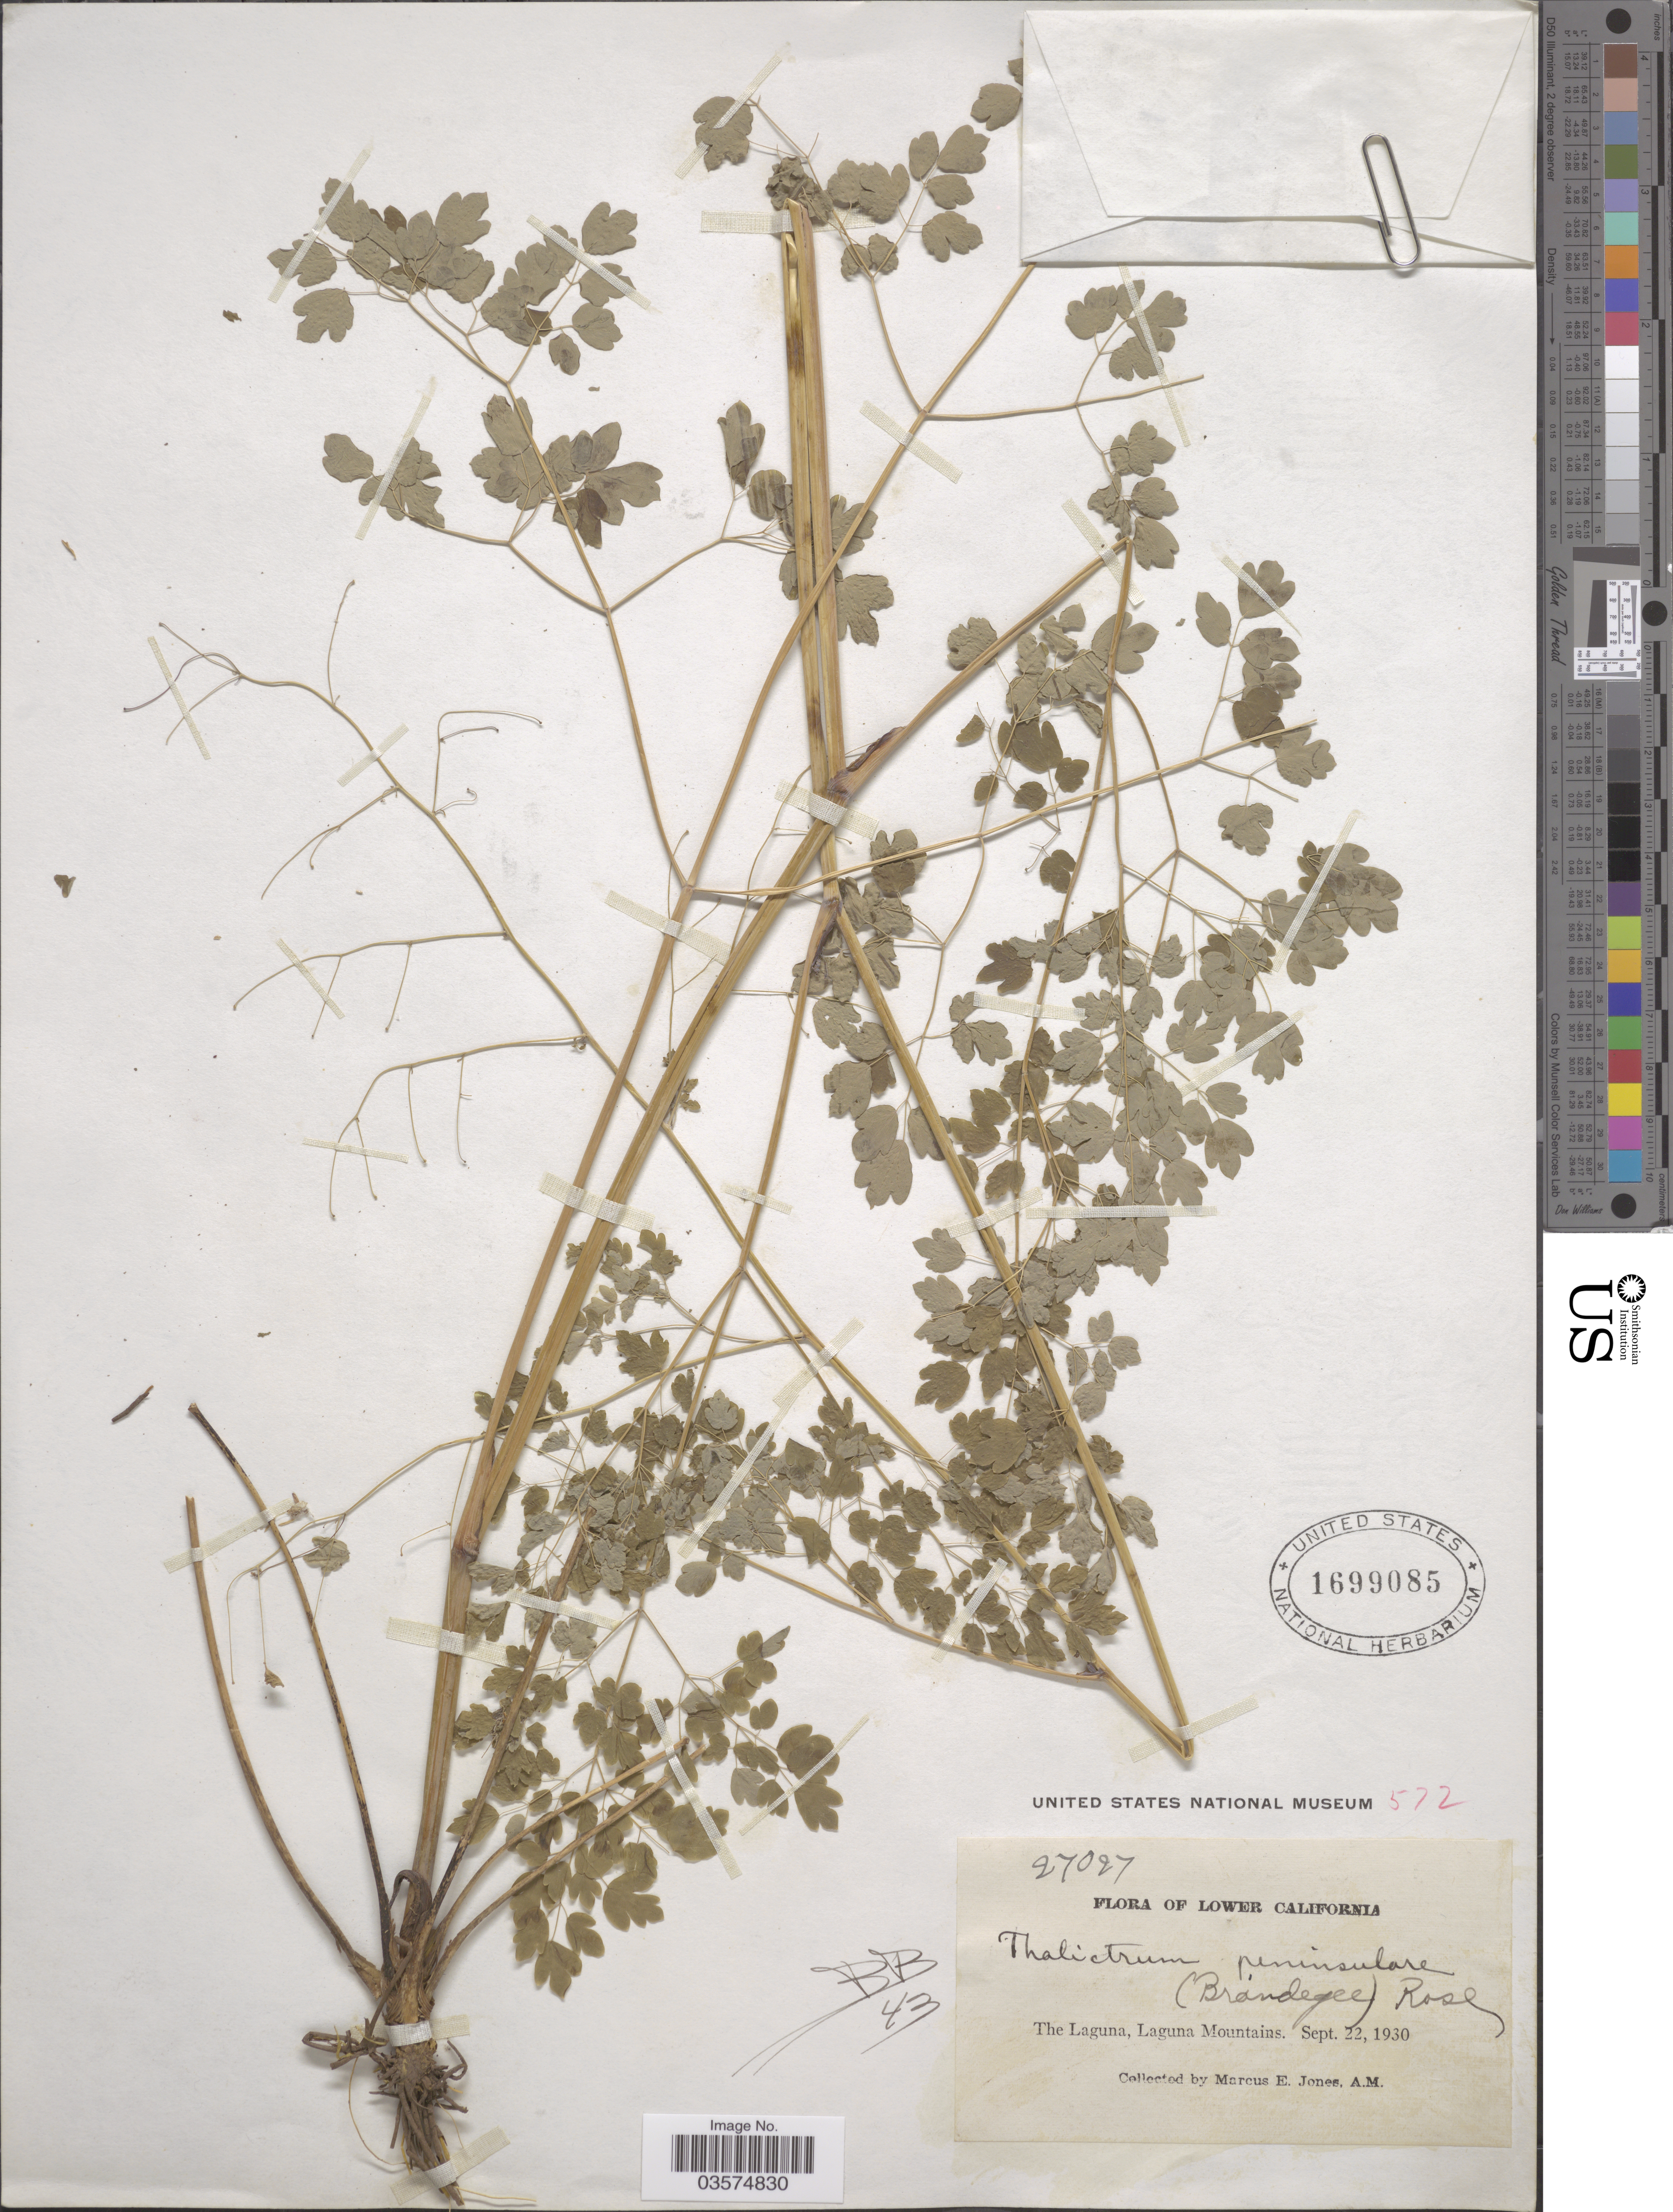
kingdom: Plantae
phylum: Tracheophyta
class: Magnoliopsida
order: Ranunculales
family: Ranunculaceae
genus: Thalictrum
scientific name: Thalictrum peninsulare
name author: (Brandegee) Rose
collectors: M. E. Jones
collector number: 27027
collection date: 1930-09-22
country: Mexico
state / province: Baja California Norte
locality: Lower California. The Laguna. Laguna Mountains.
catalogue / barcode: US 1699085